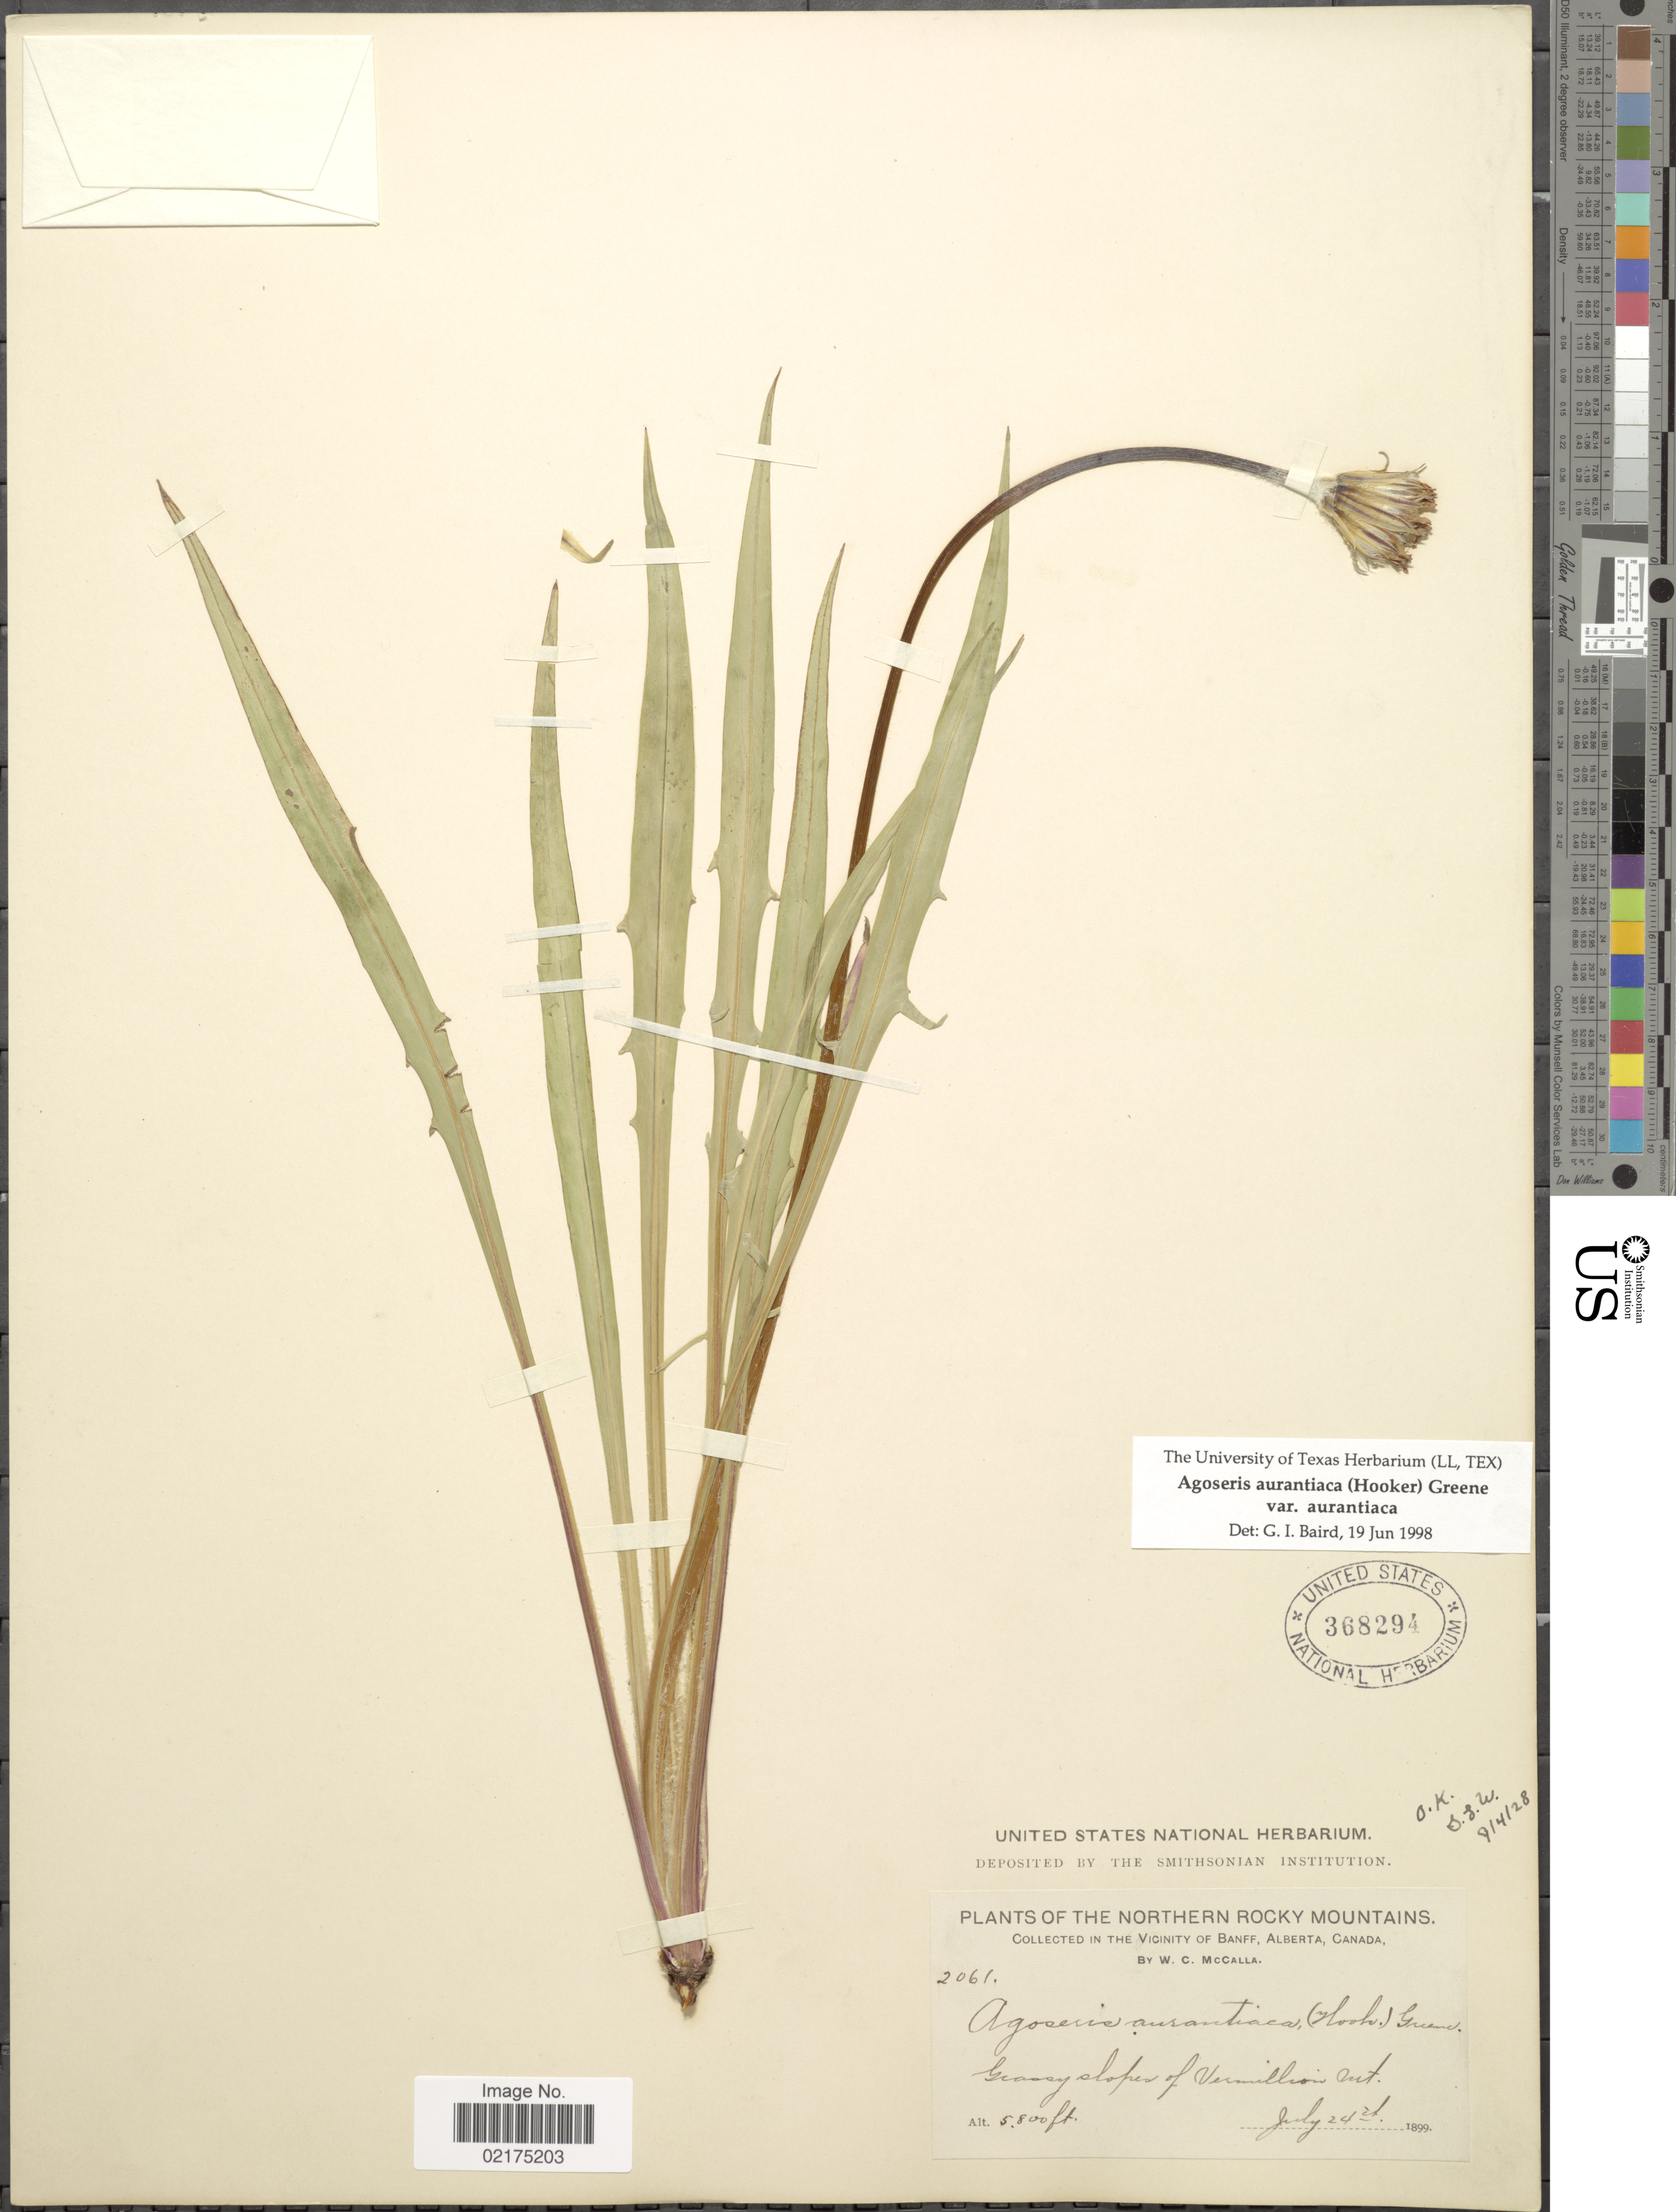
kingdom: Plantae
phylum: Tracheophyta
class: Magnoliopsida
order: Asterales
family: Asteraceae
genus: Agoseris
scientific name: Agoseris aurantiaca var. aurantiaca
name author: (Hook.) Greene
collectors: W. McCalla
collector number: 2061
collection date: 1899-07-24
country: Canada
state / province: Alberta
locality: Northern Rocky Mountains, vicinity of Banff, Grassy slopes of Vermillion Mt.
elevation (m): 1768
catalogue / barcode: US 368294